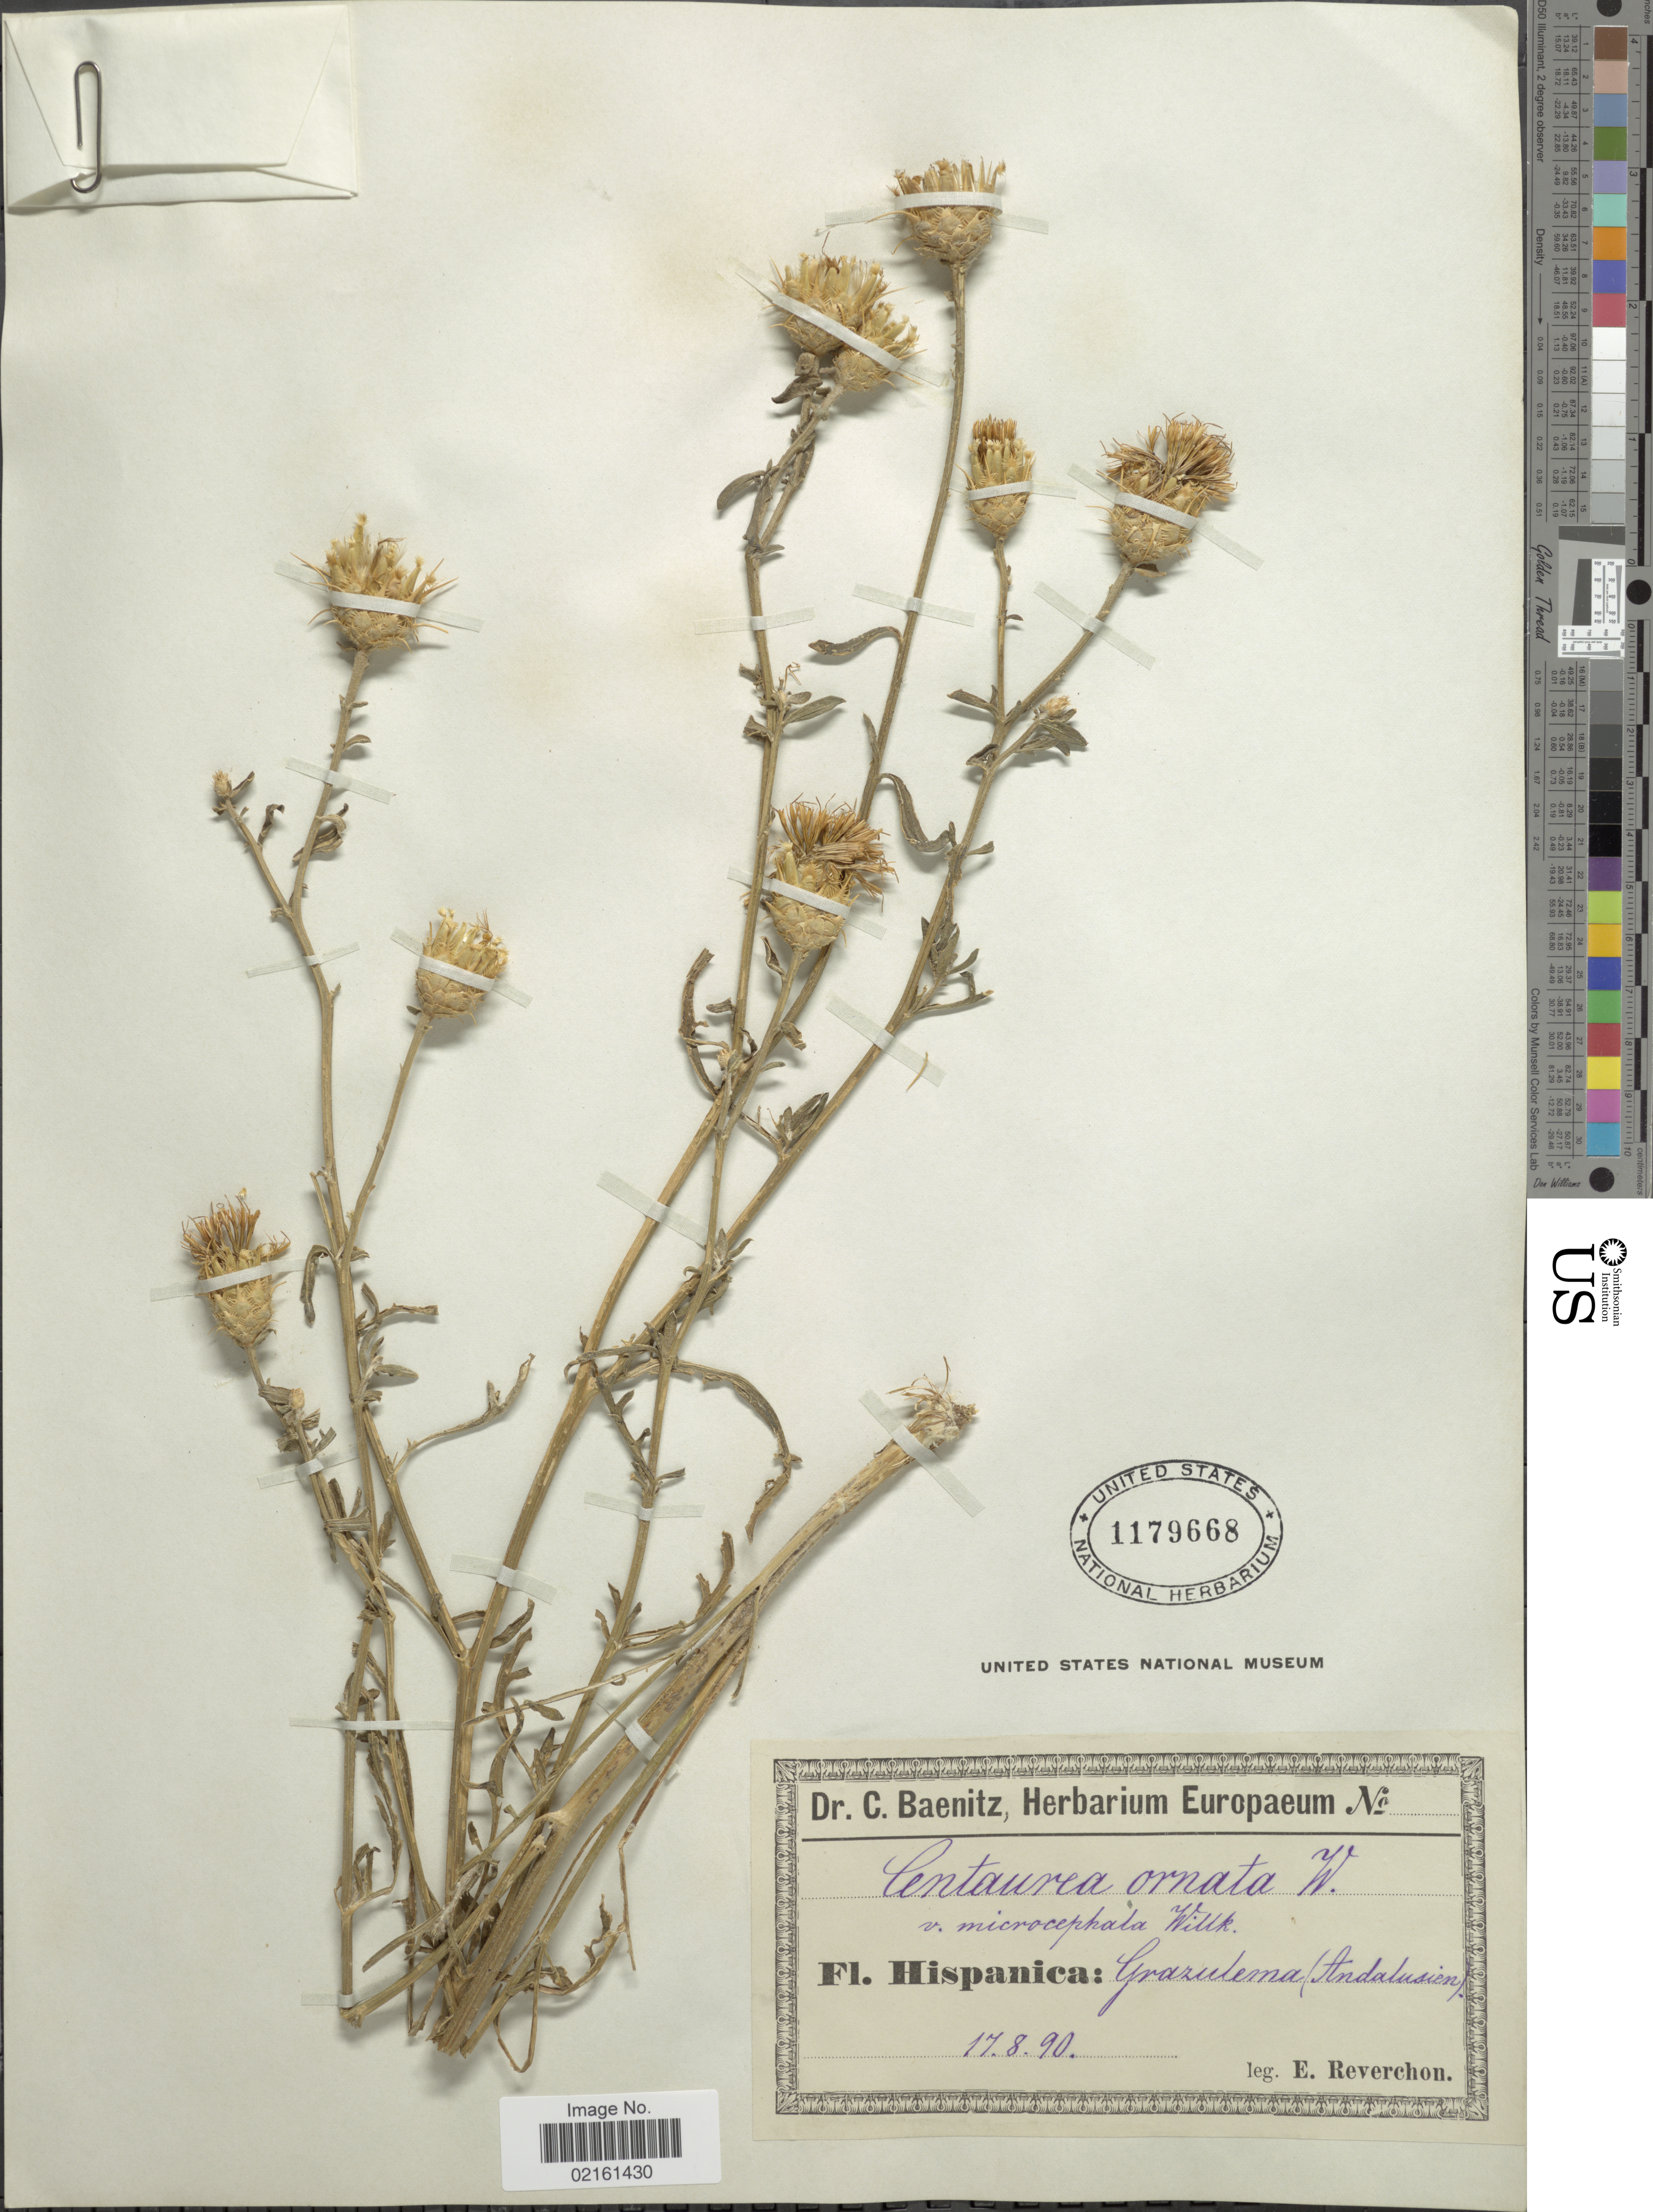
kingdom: Plantae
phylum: Tracheophyta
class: Magnoliopsida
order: Asterales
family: Asteraceae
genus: Centaurea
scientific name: Centaurea ornata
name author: Willd.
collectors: E. Reverchon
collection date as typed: Transcribed d/m/y: 17/8/90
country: Spain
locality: Grazulema (Andalusien)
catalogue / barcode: US 1179668